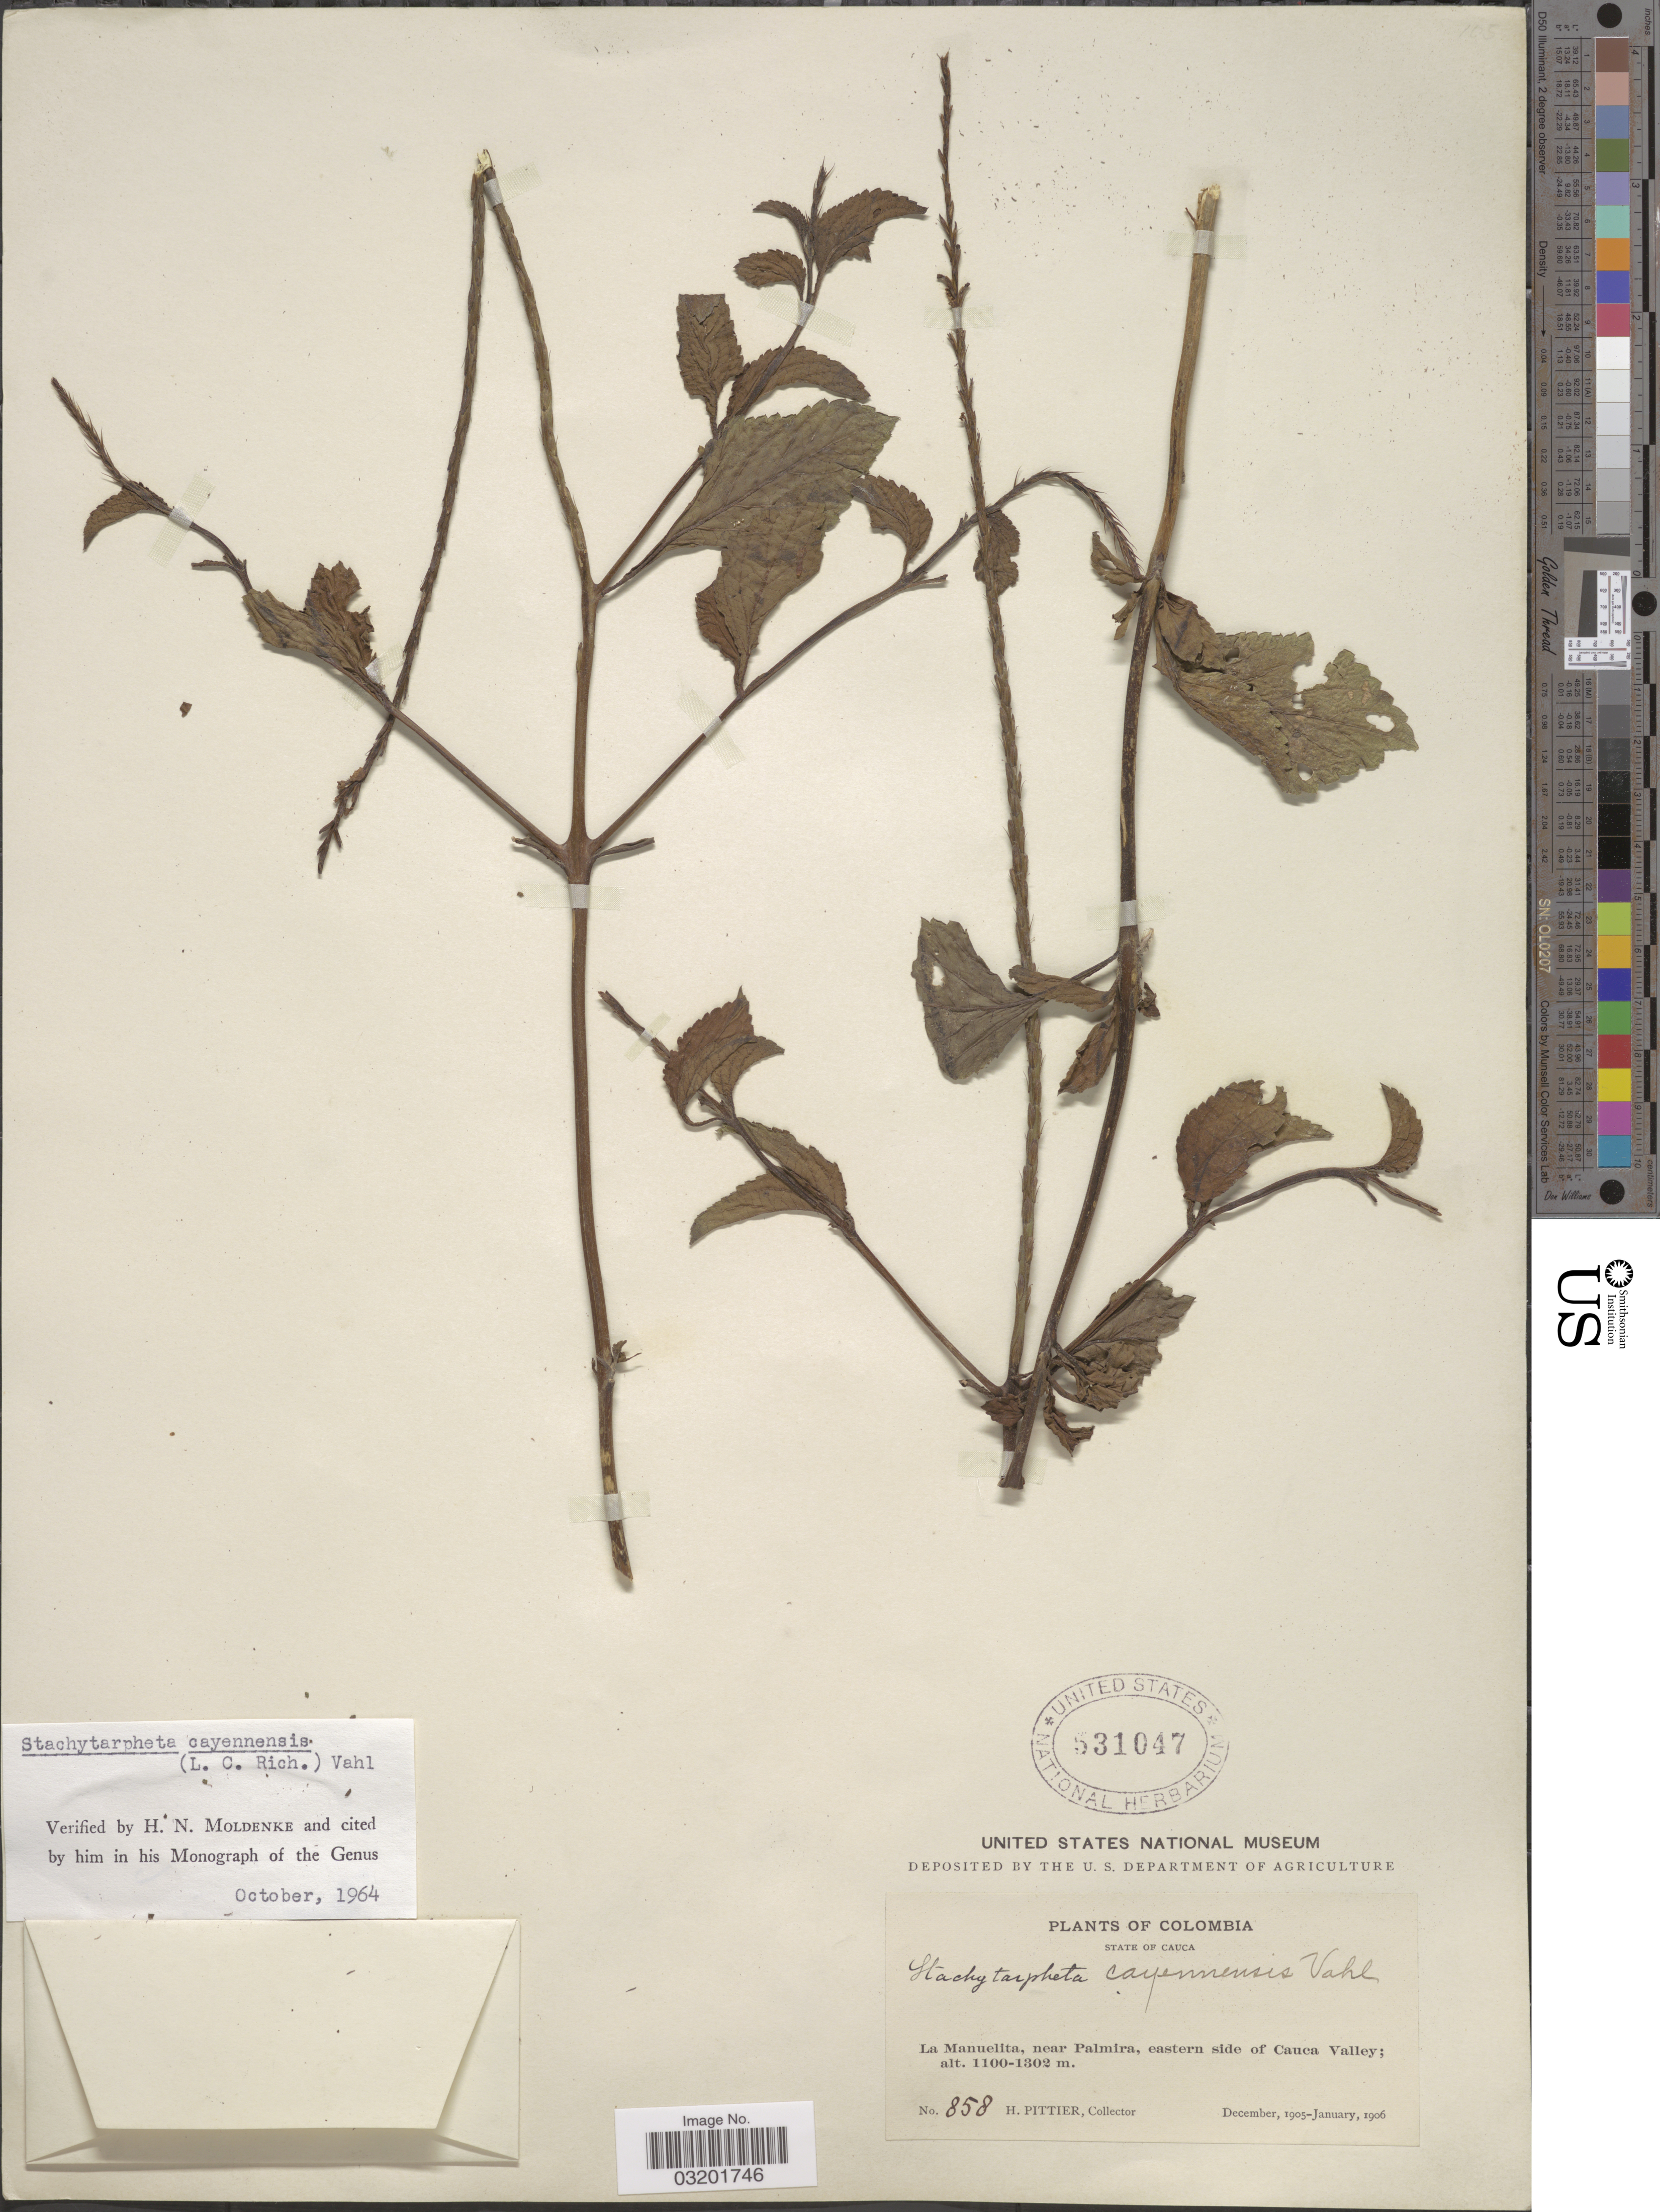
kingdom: Plantae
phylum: Tracheophyta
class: Magnoliopsida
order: Lamiales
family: Verbenaceae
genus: Stachytarpheta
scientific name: Stachytarpheta cayennensis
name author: (Rich.) Vahl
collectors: H. F. Pittier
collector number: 858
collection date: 1905-12/1906-01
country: Colombia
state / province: Cauca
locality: La Manuelita, near Palmira, eastern side of Cauca Valley.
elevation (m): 1100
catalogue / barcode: US 531047